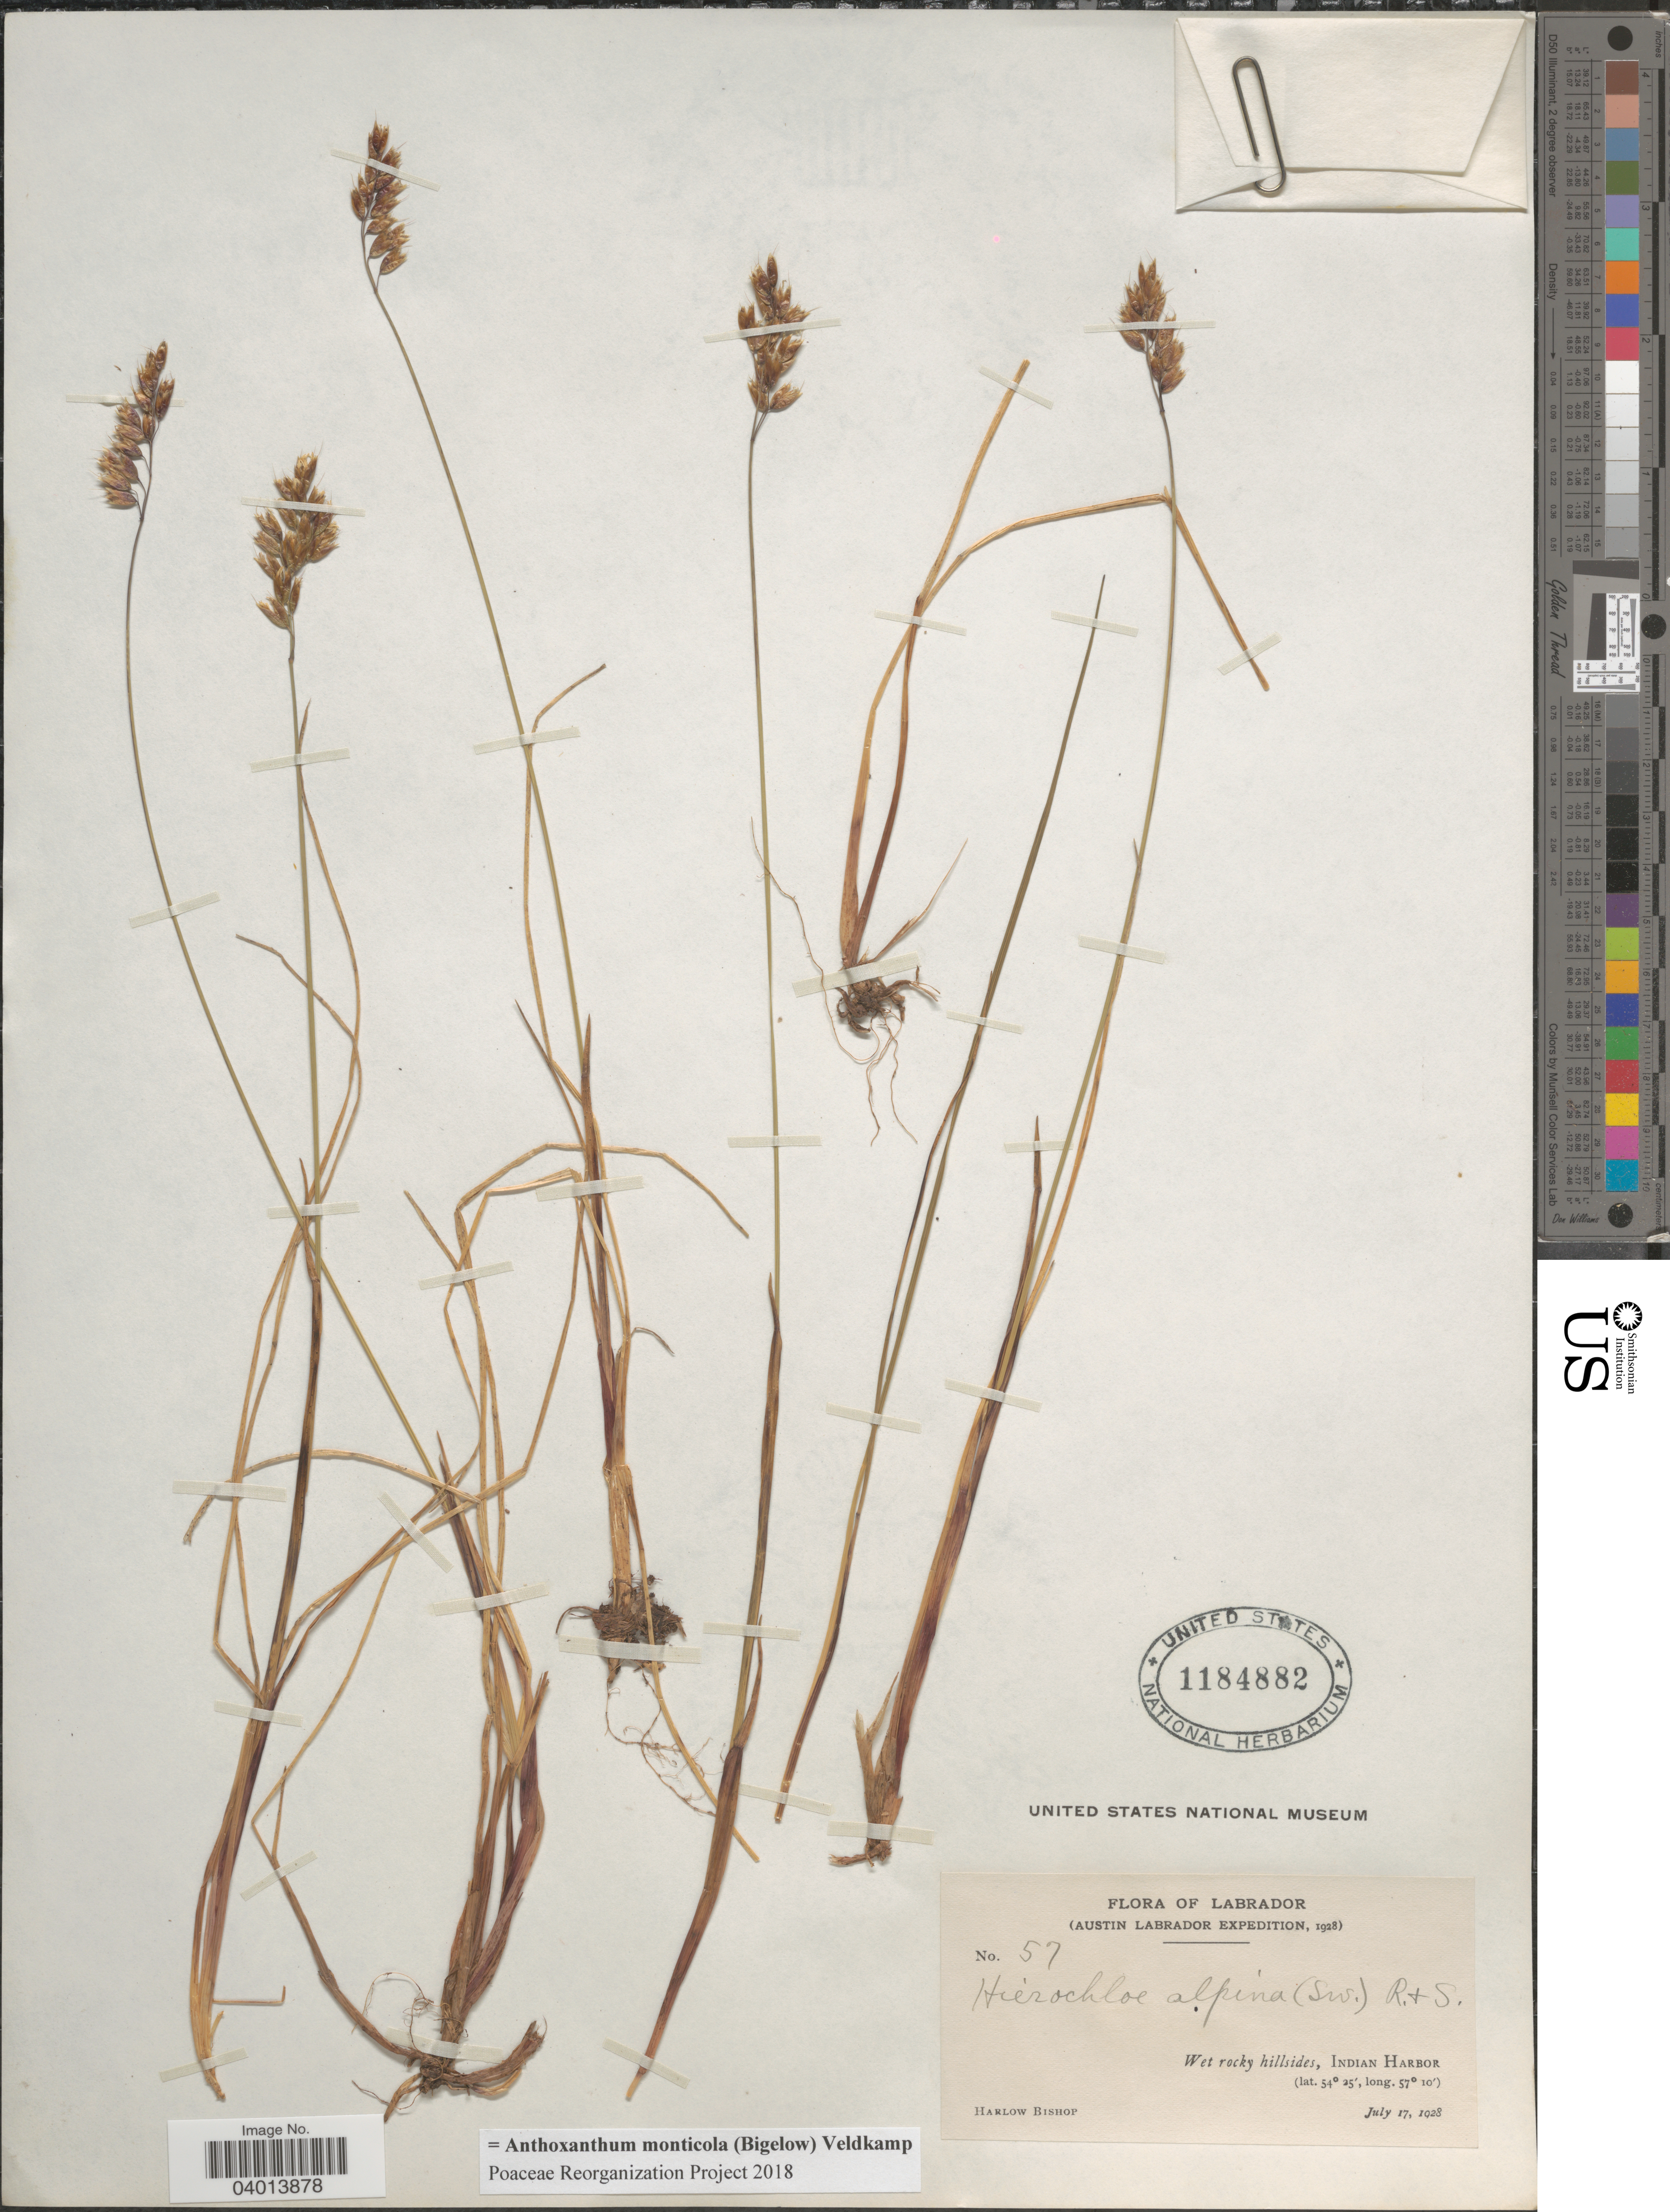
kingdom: Plantae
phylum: Tracheophyta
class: Liliopsida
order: Poales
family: Poaceae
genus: Anthoxanthum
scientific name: Anthoxanthum monticola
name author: (Bigelow) Veldkamp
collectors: H. Bishop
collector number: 57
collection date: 1928-07-17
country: Canada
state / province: Newfoundland and Labrador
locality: Labrador. Wet rocky hillsides, Indian Harbor.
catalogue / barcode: US 1184882